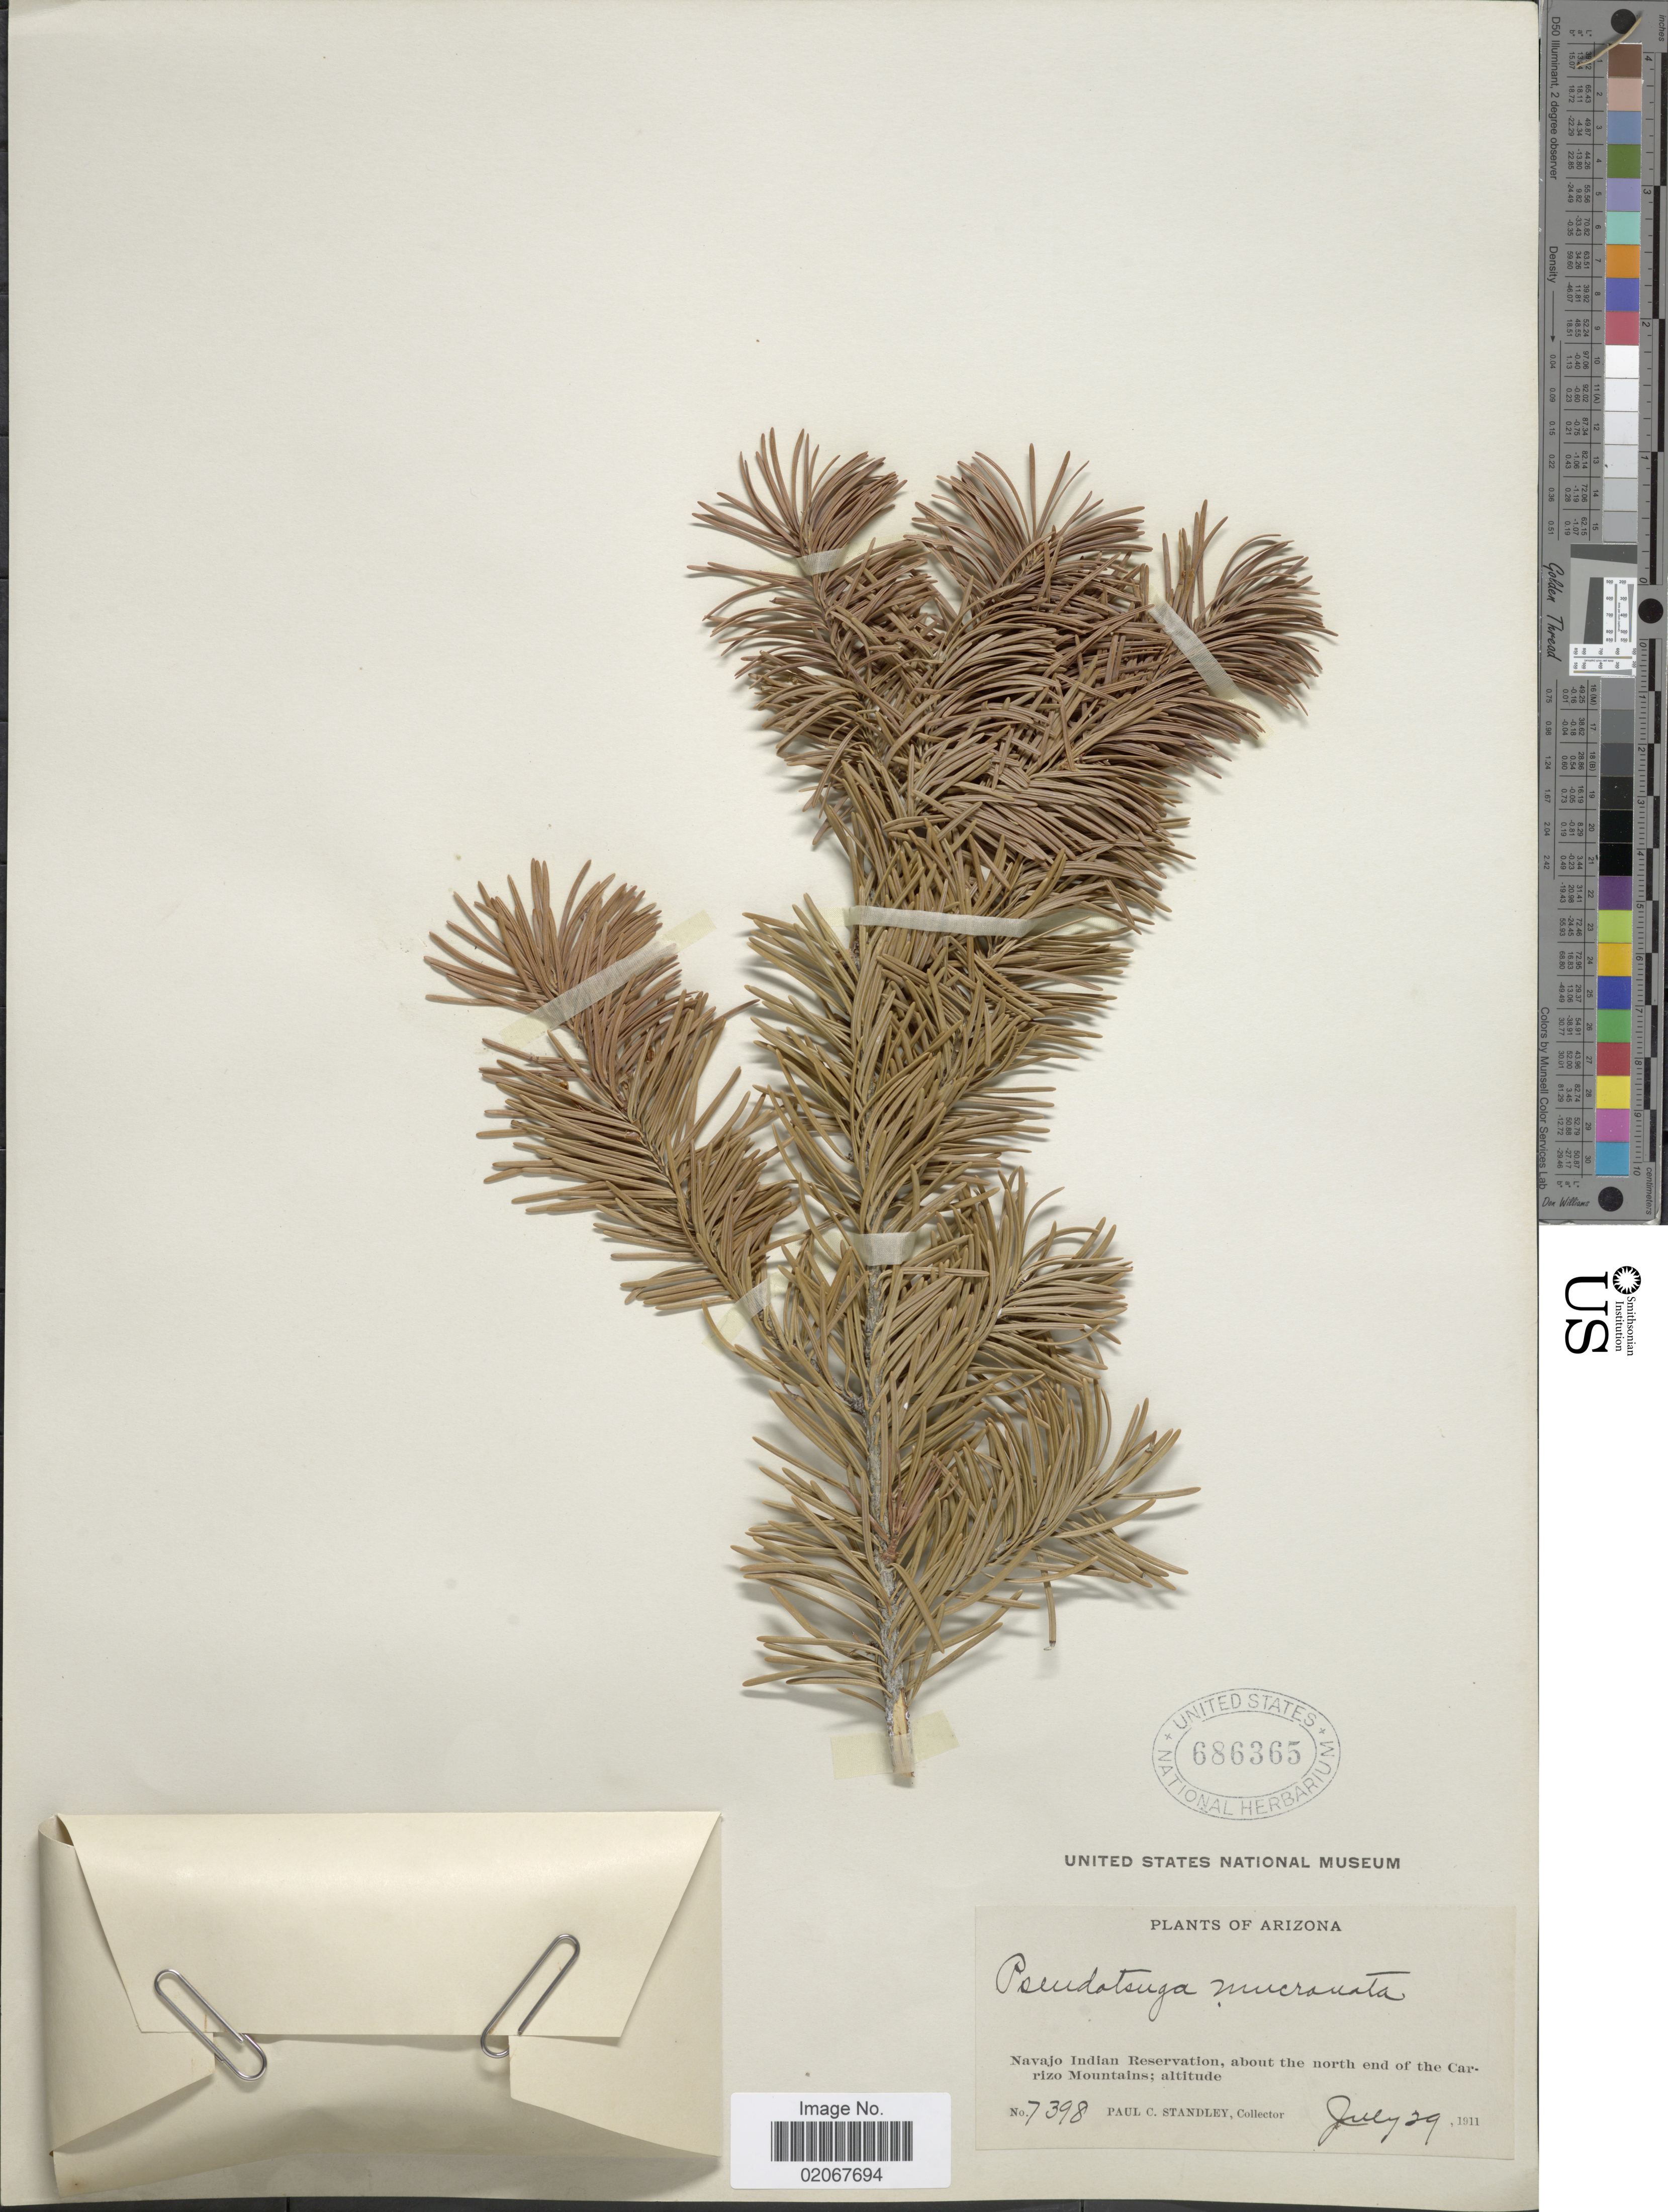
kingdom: Plantae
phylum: Tracheophyta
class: Pinopsida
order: Pinales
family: Pinaceae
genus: Pseudotsuga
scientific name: Pseudotsuga menziesii var. glauca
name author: (Beissn.) Franco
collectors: P. C. Standley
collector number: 7398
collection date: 1911-07-29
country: United States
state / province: Arizona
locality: Navajo Indian Reservation, about the north end of the Carizo Mountains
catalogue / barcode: US 686365